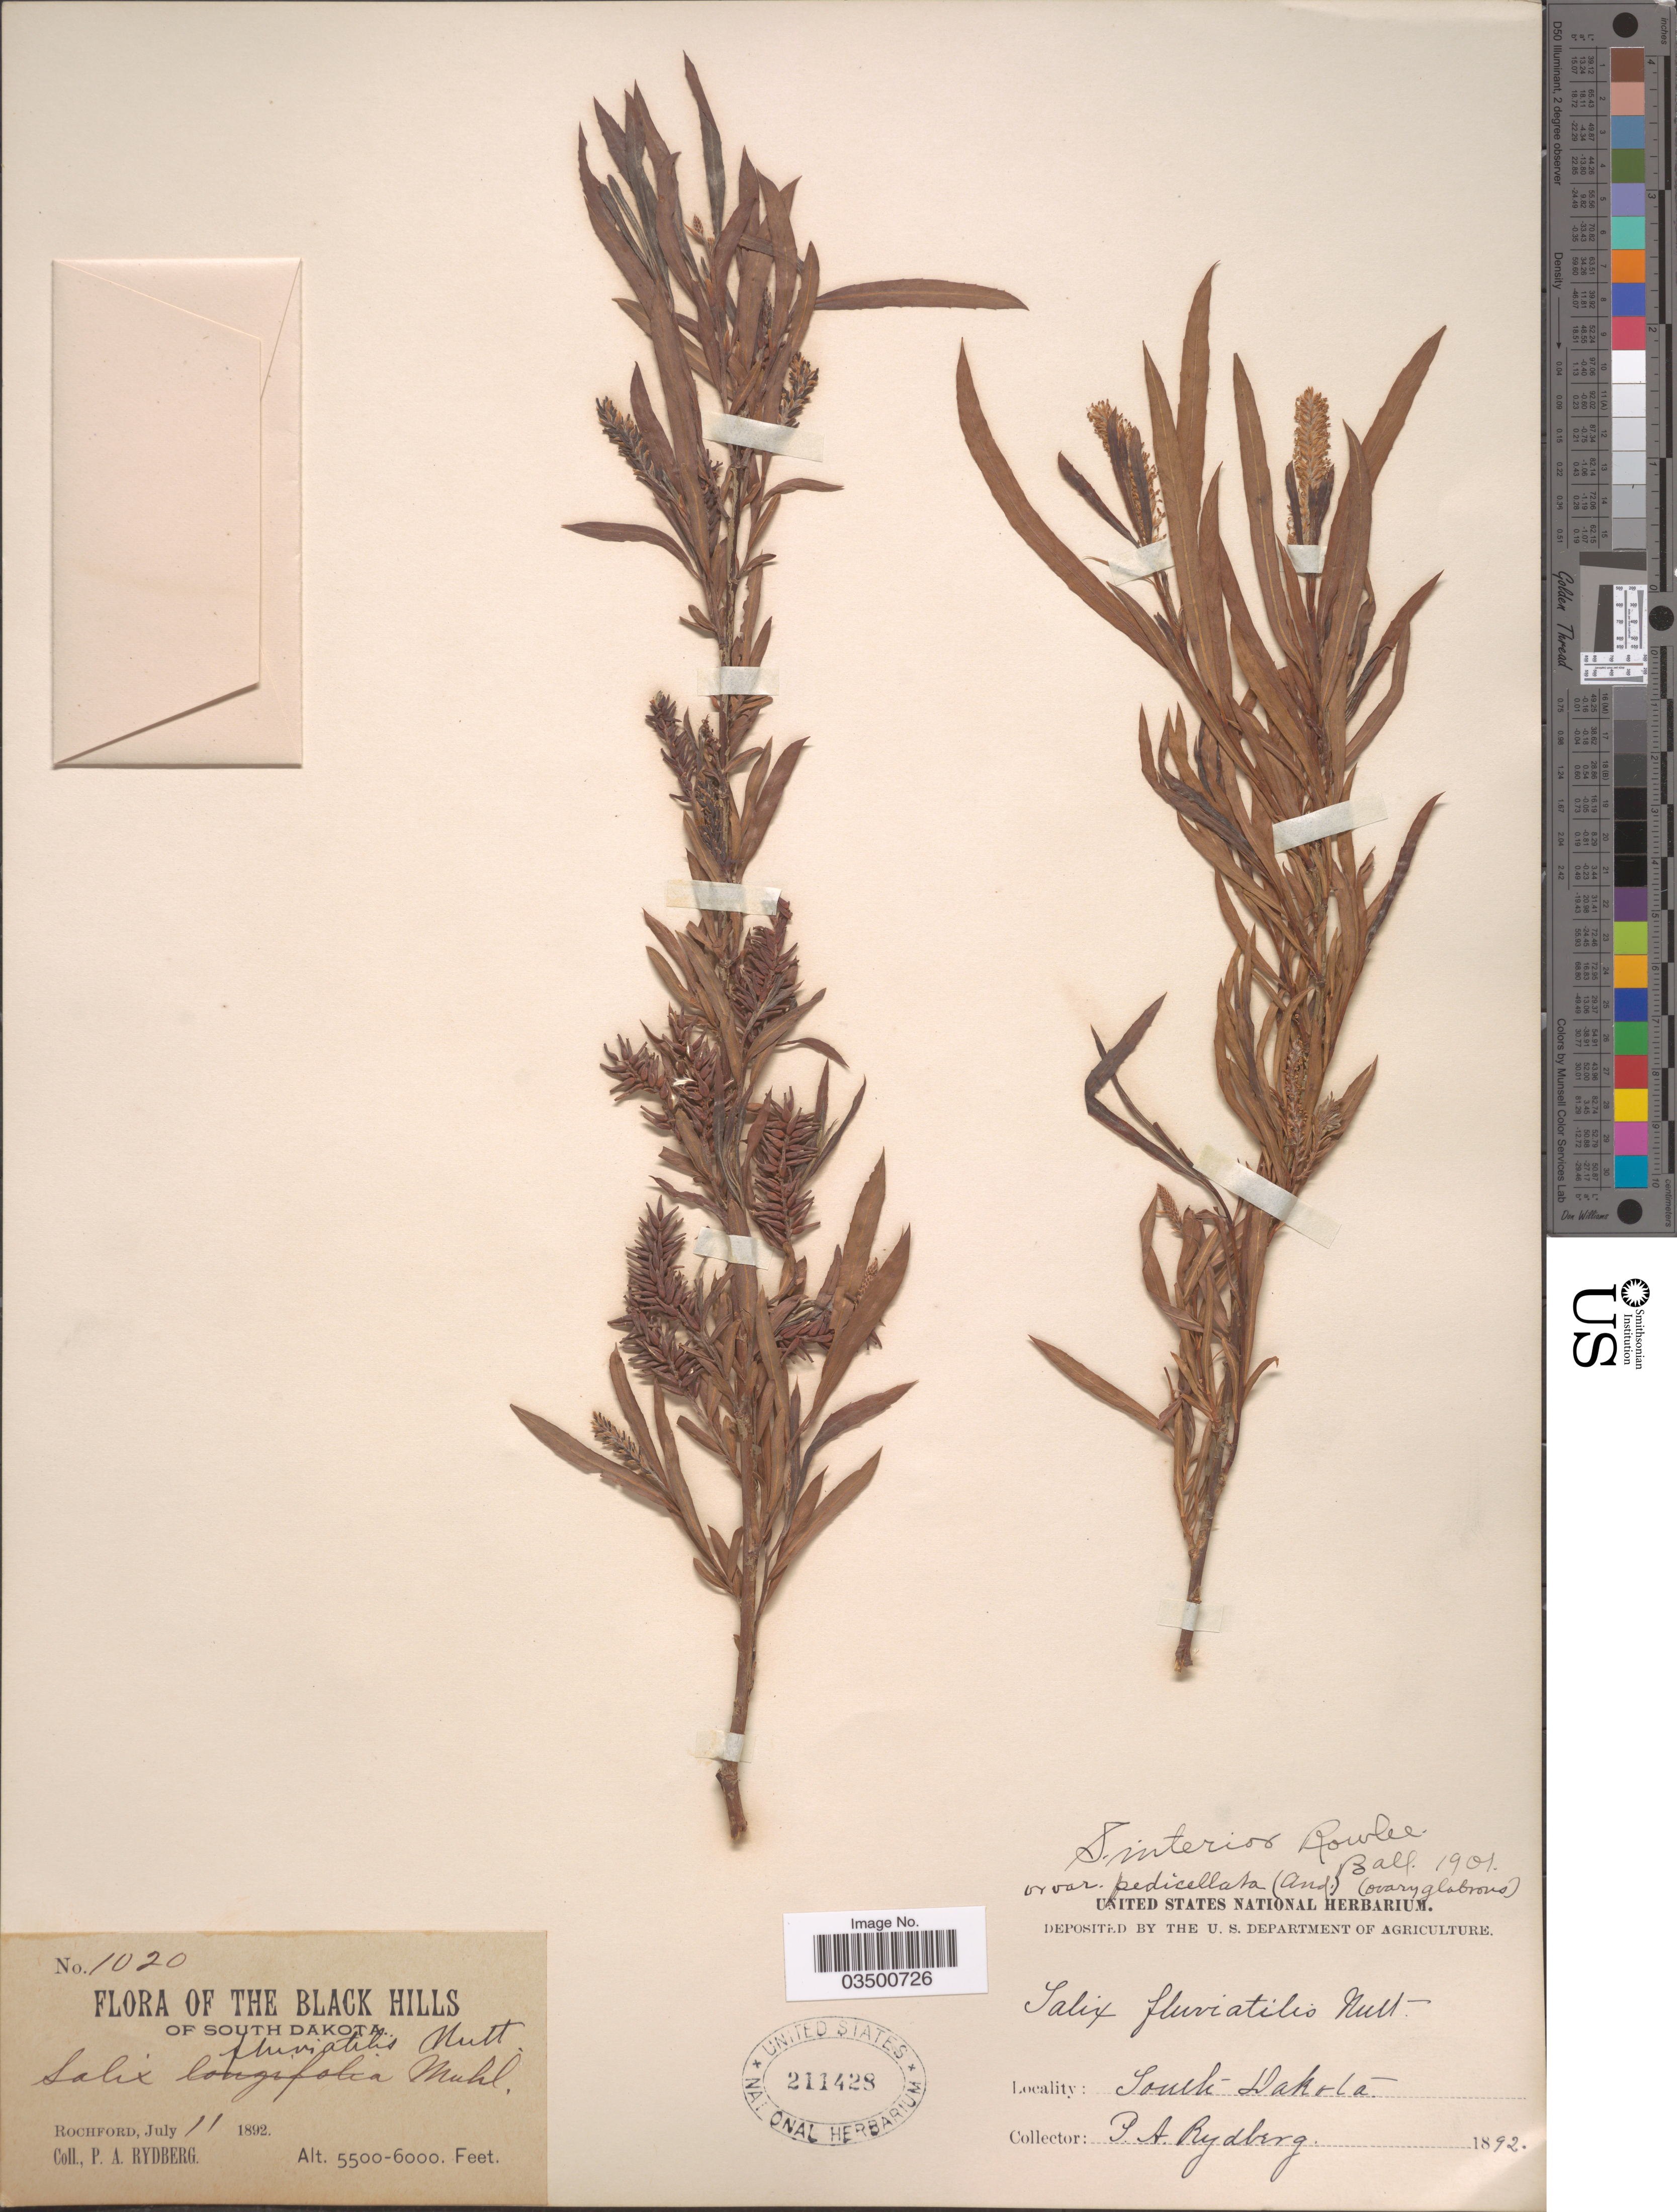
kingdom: Plantae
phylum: Tracheophyta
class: Magnoliopsida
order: Malpighiales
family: Salicaceae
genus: Salix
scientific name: Salix interior var. pedicellata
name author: (Andersson) C.R. Ball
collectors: P. A. Rydberg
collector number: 1020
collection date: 1892-07-11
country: United States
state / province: South Dakota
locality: The Black Hills. Rochford.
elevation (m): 1676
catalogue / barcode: US 211428